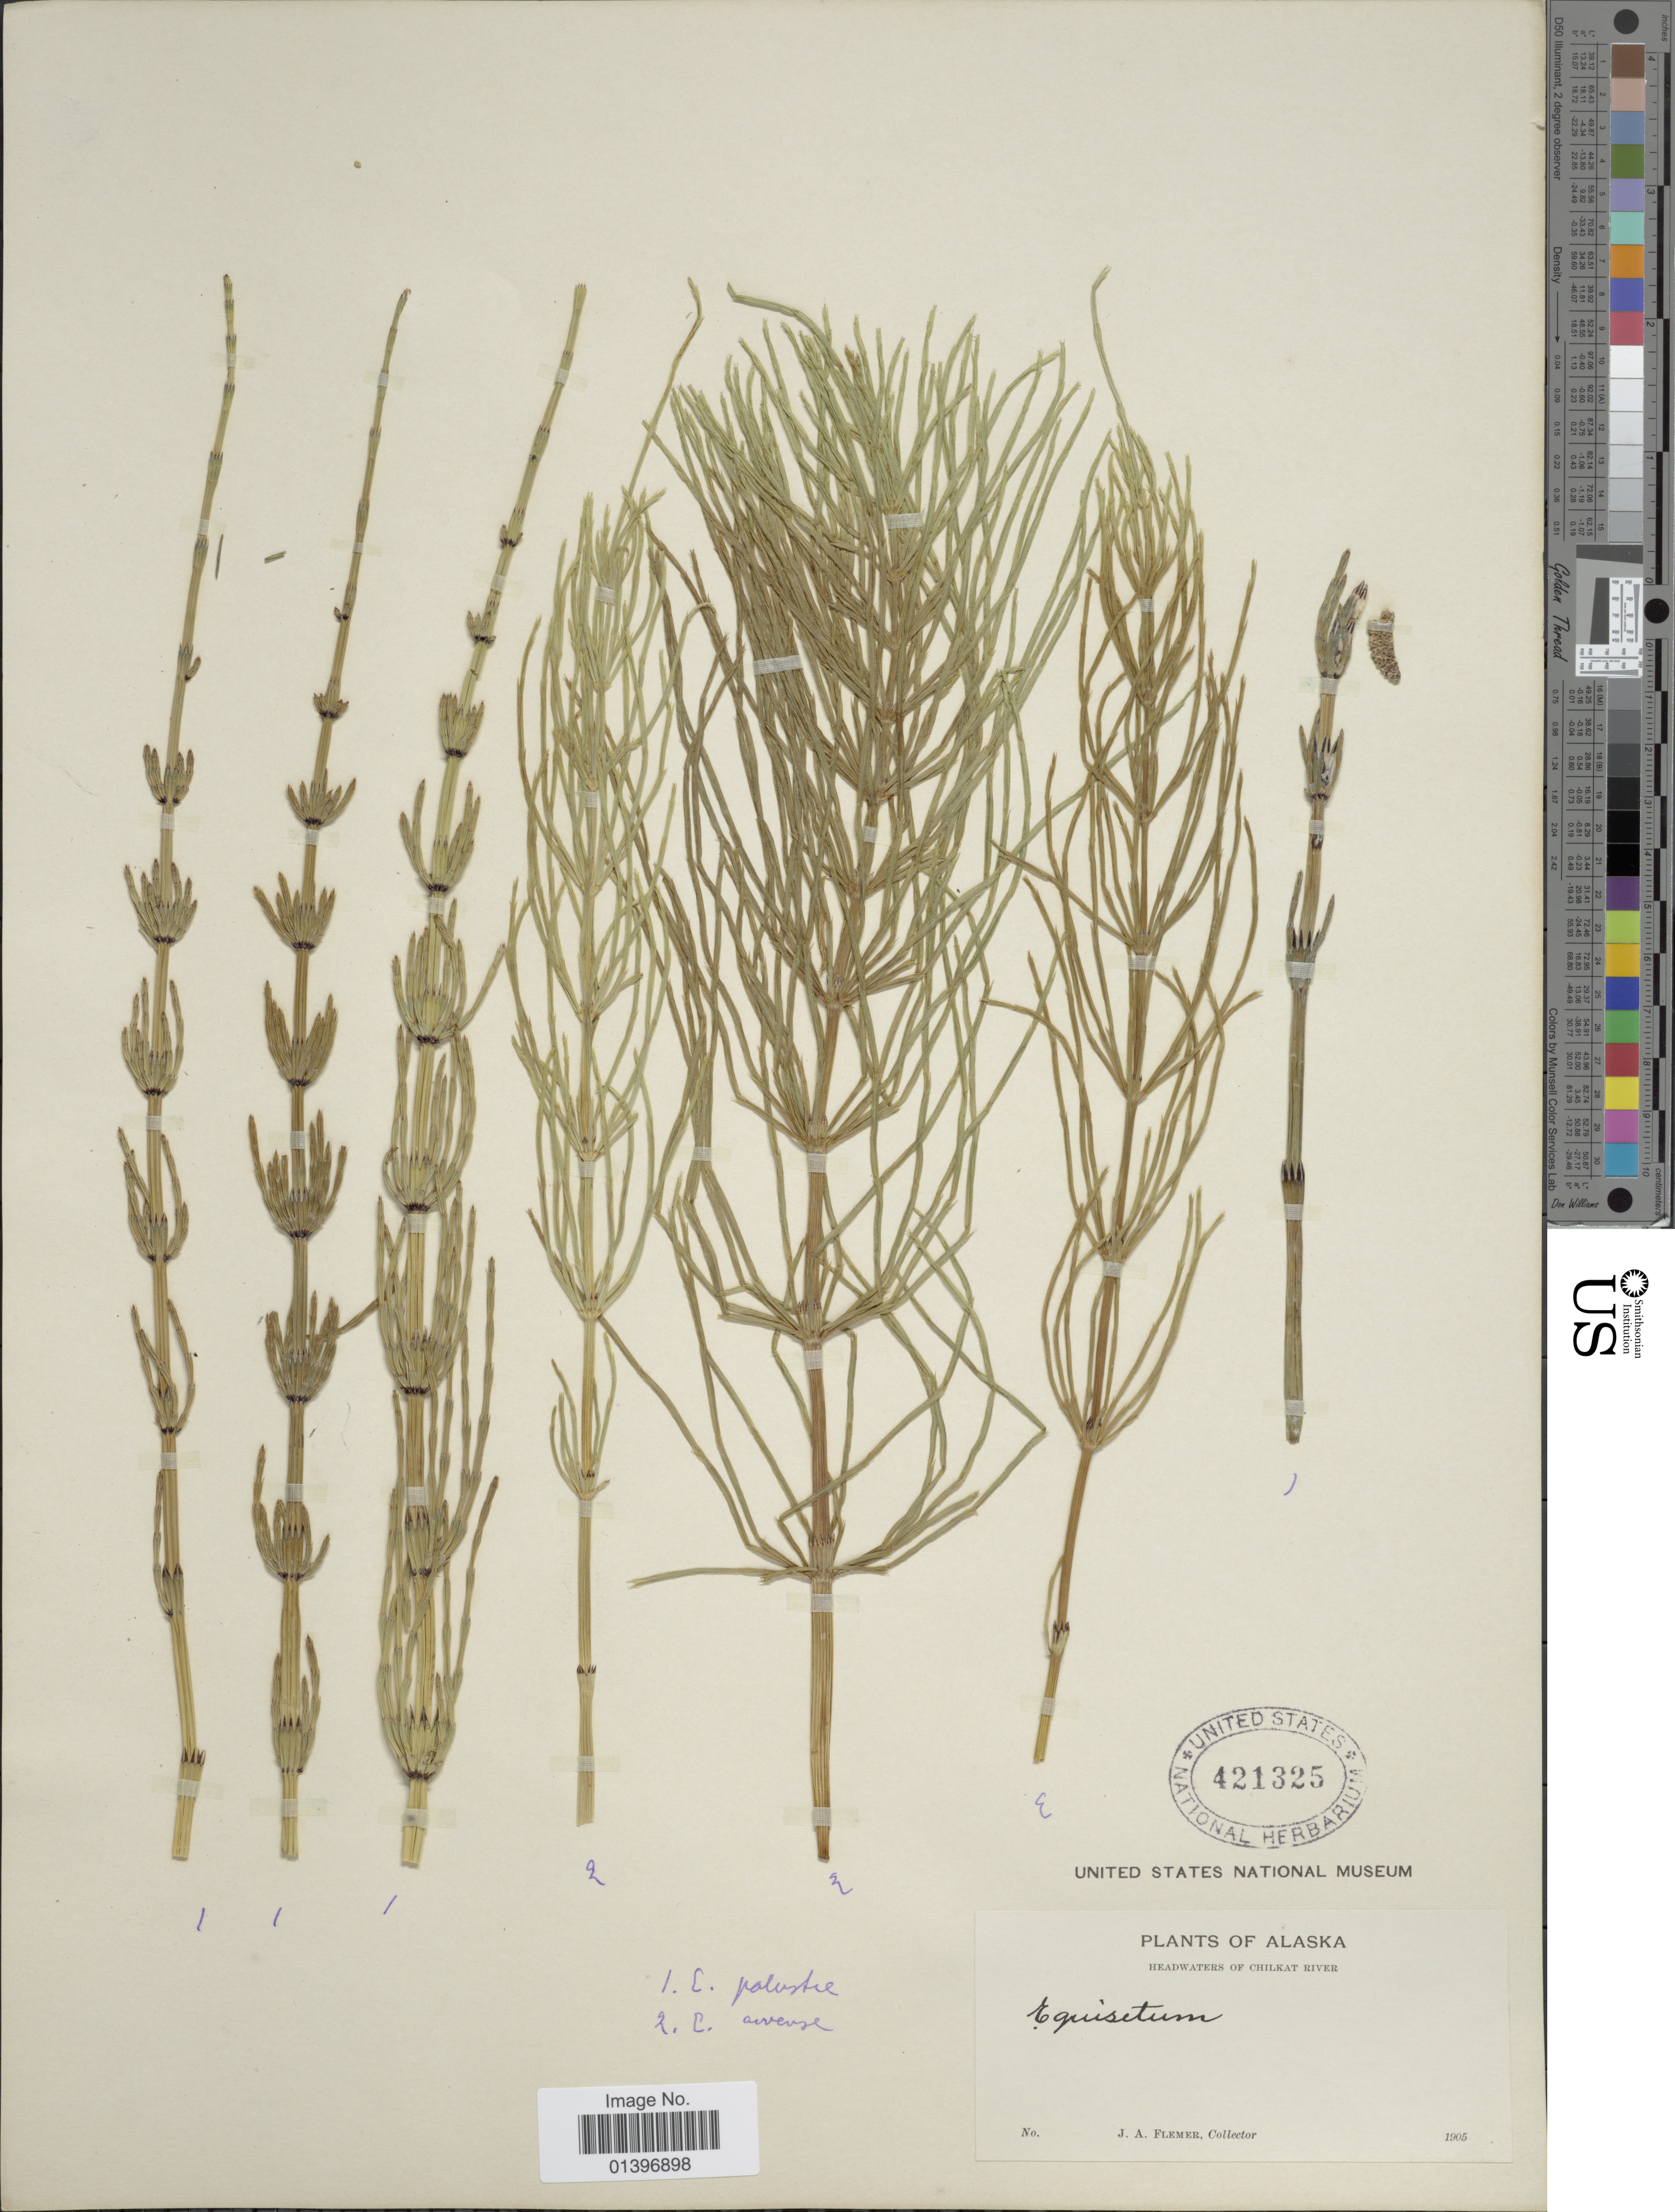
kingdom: Plantae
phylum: Tracheophyta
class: Polypodiopsida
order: Equisetales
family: Equisetaceae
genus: Equisetum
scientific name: Equisetum palustre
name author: L.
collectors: J. Flemer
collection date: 1905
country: United States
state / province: Alaska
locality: Headwaters of Chilkat River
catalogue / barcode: US 421325